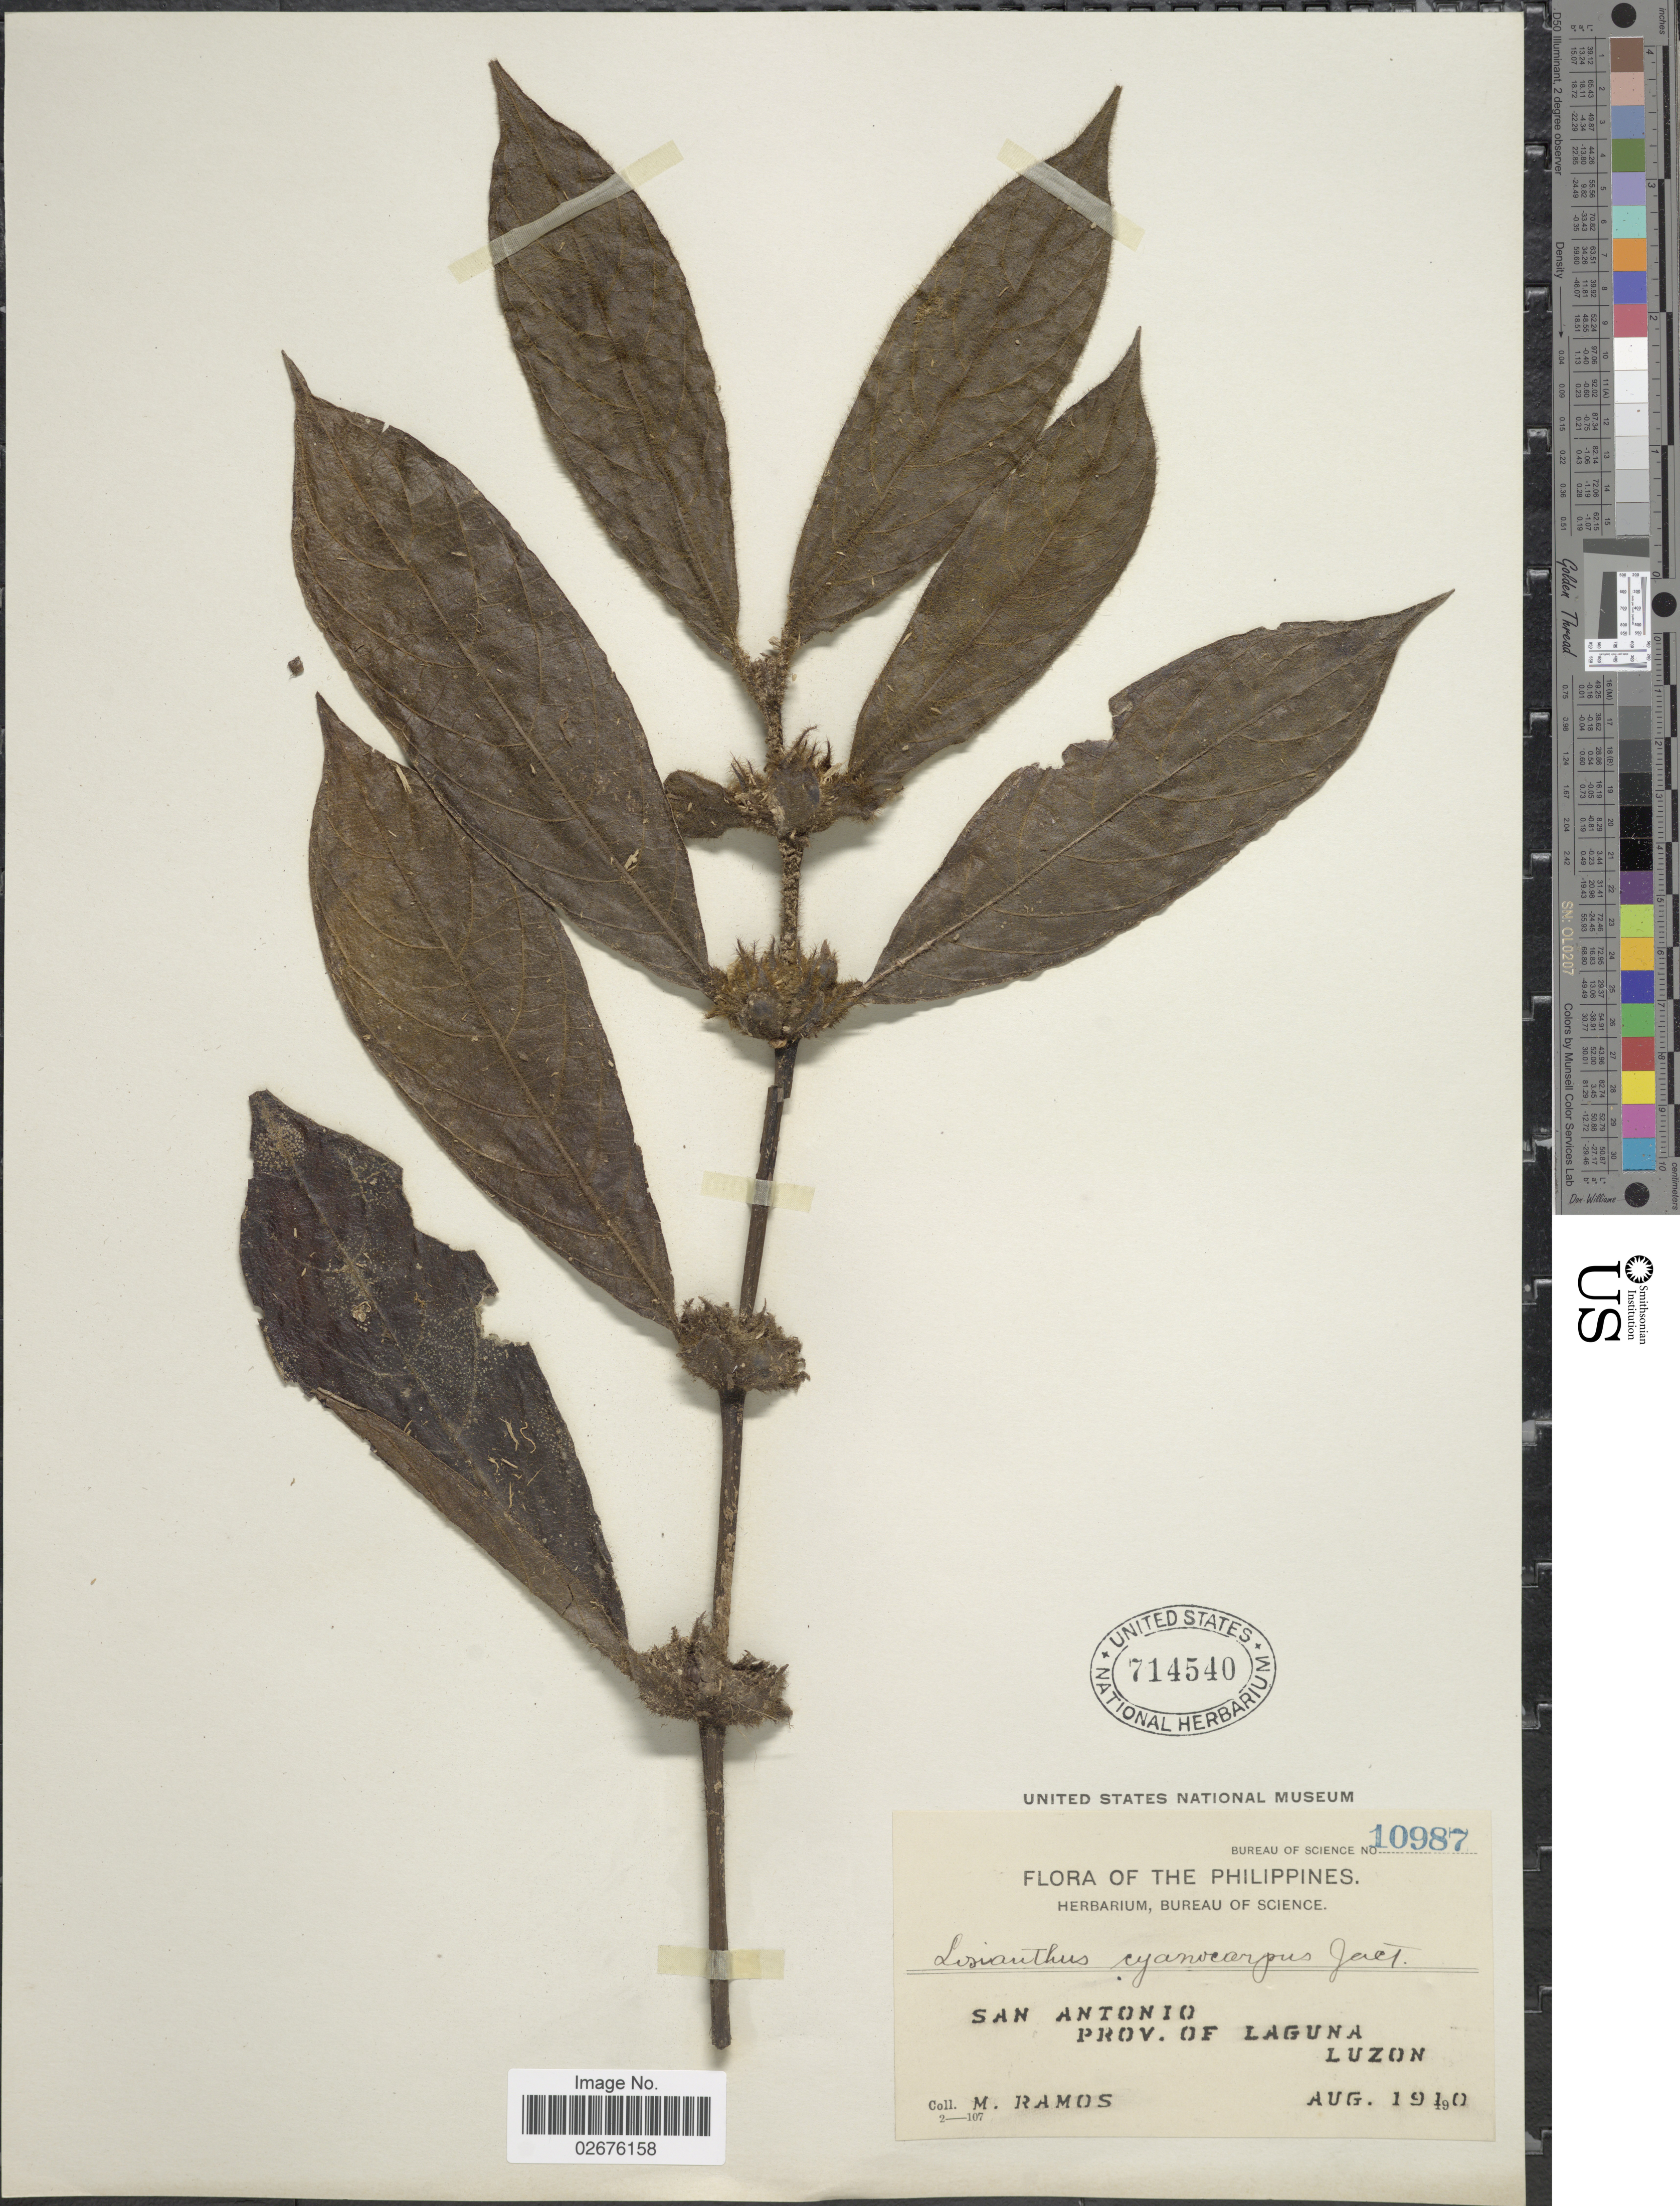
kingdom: Plantae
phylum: Tracheophyta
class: Magnoliopsida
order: Gentianales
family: Rubiaceae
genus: Lasianthus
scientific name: Lasianthus hirsutus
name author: (Roxb.) Merr.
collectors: M. Ramos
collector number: Bureau of Science 10987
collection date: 1910-08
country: Philippines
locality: San Antonio, Prov. of Laguna, Luzon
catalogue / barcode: US 714540